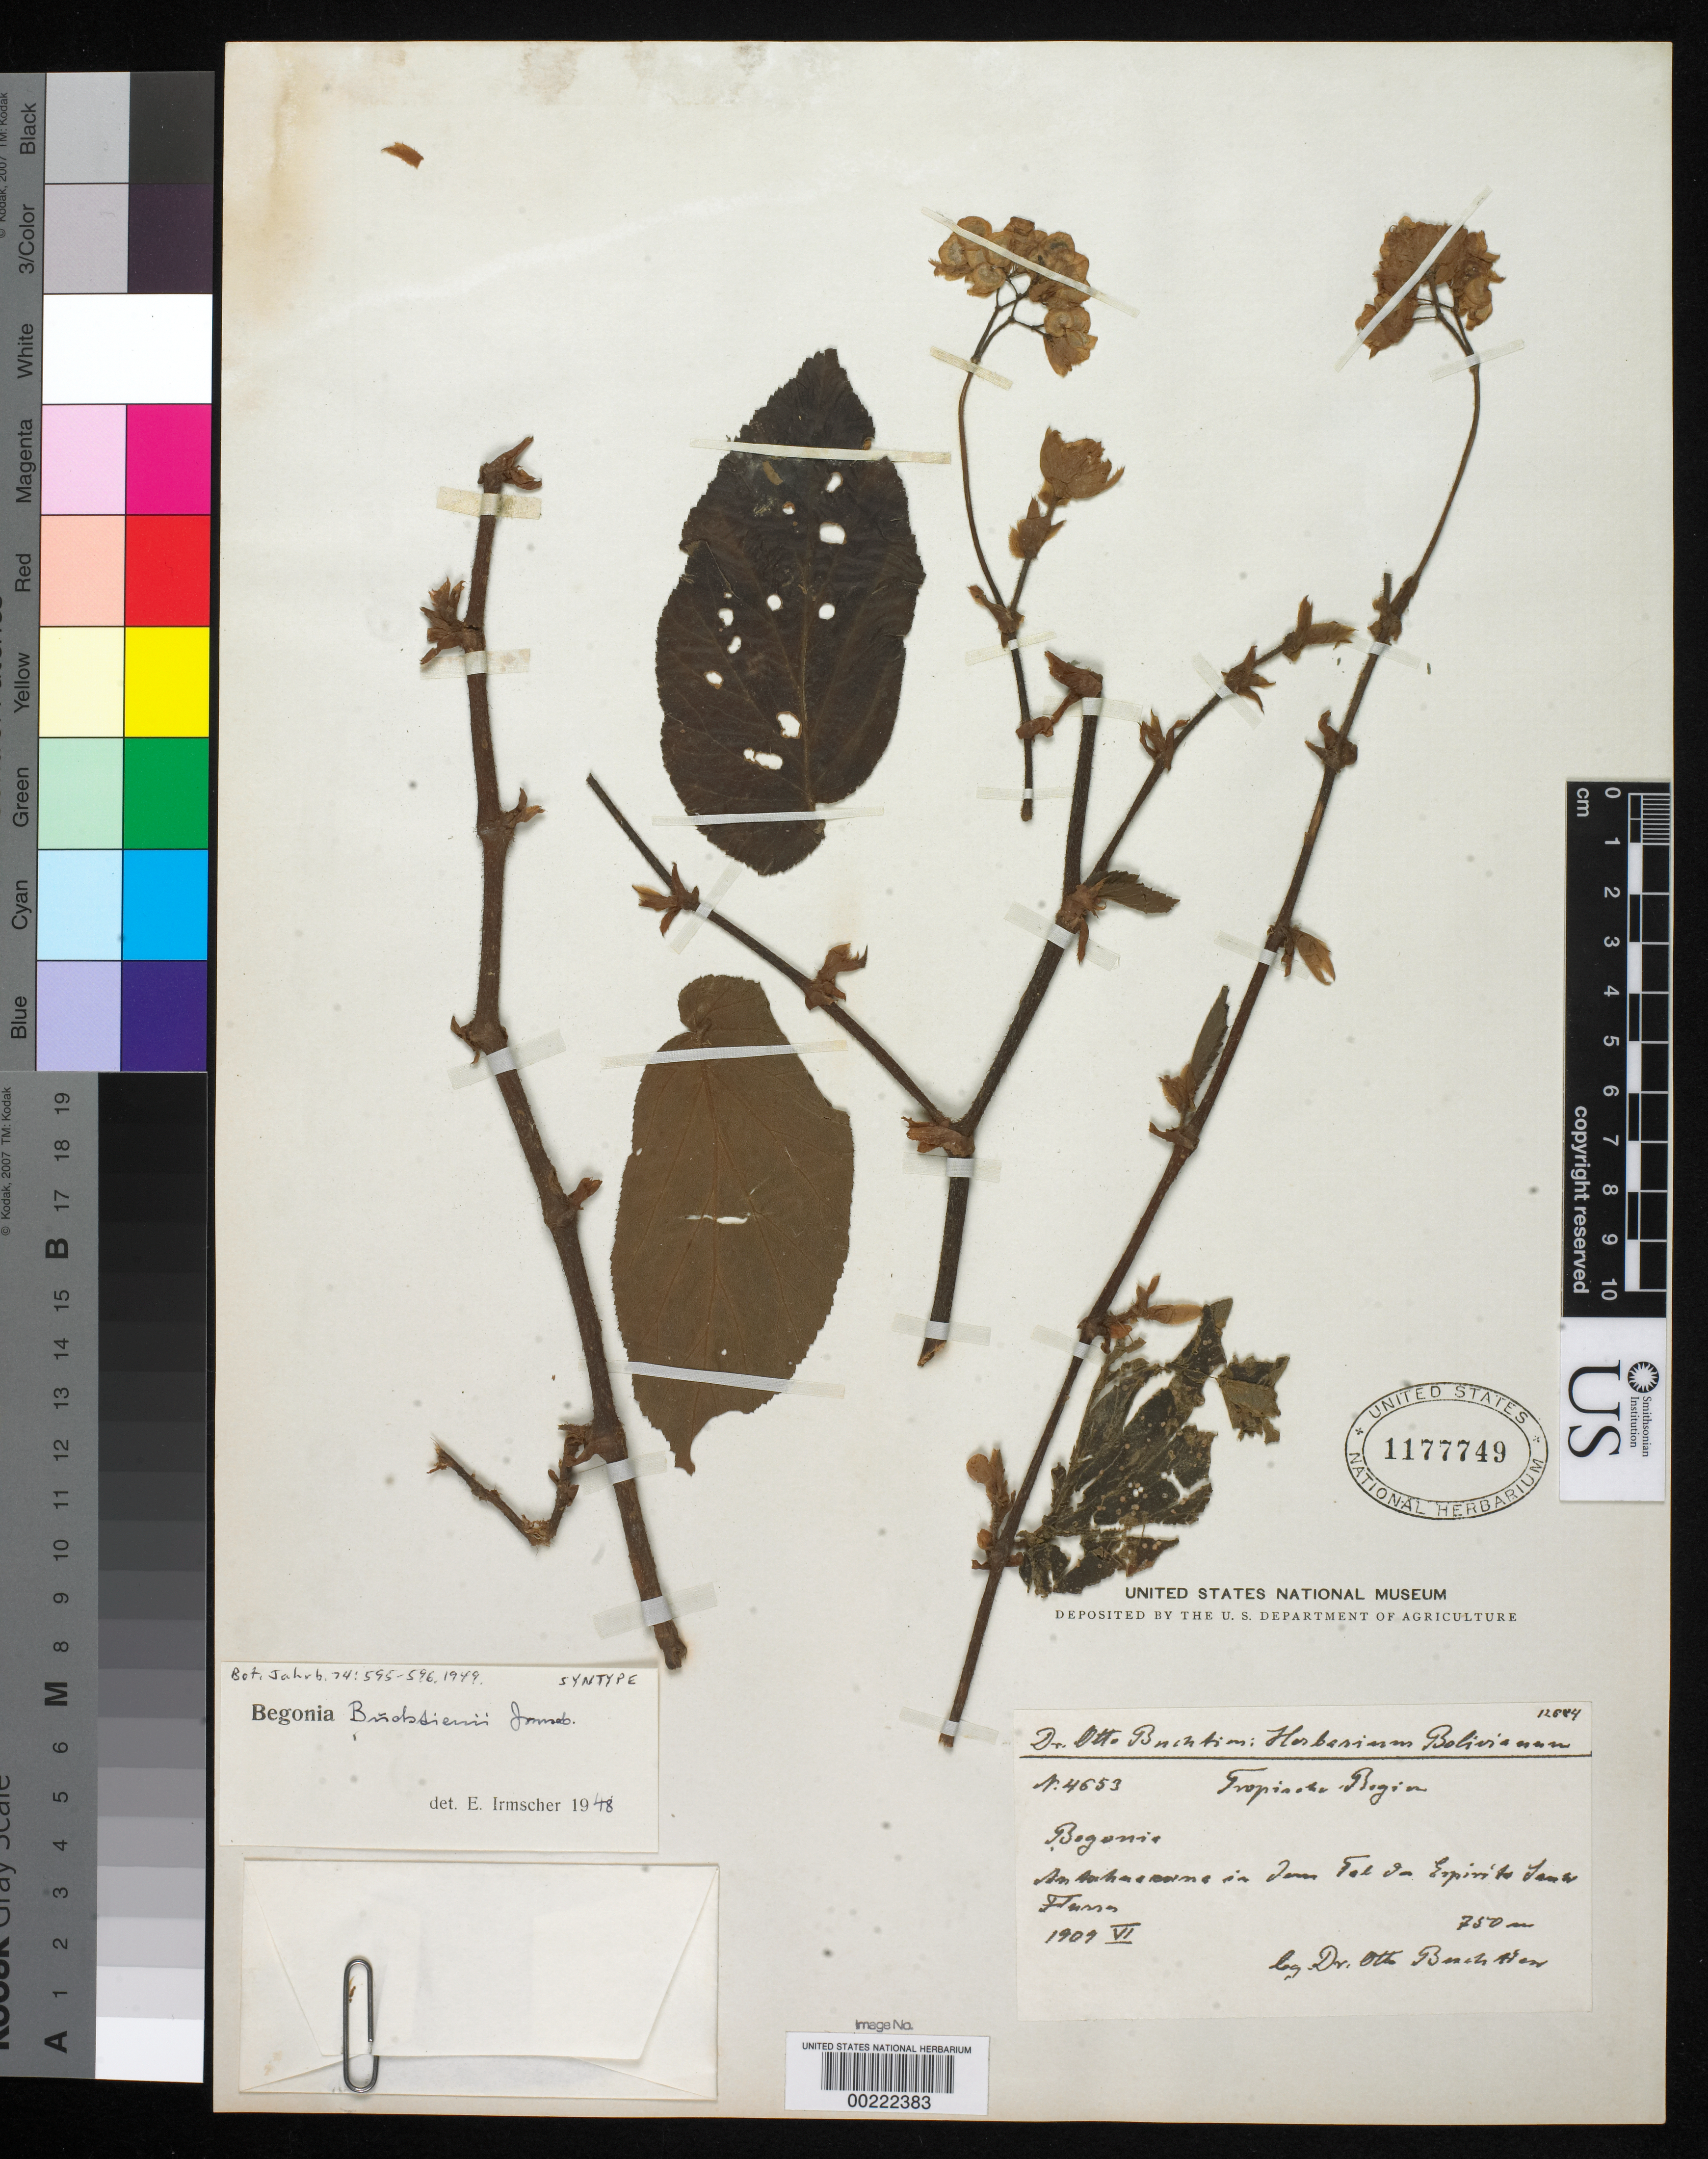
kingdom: Plantae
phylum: Tracheophyta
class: Magnoliopsida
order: Cucurbitales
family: Begoniaceae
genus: Begonia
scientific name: Begonia buchtienii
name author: Irmsch.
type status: Syntype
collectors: O. Buchtien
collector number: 4653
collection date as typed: Jun 1909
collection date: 1909-06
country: Bolivia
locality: Antahuacana, Espirito Santo flumen.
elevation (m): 750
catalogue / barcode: US 1177749